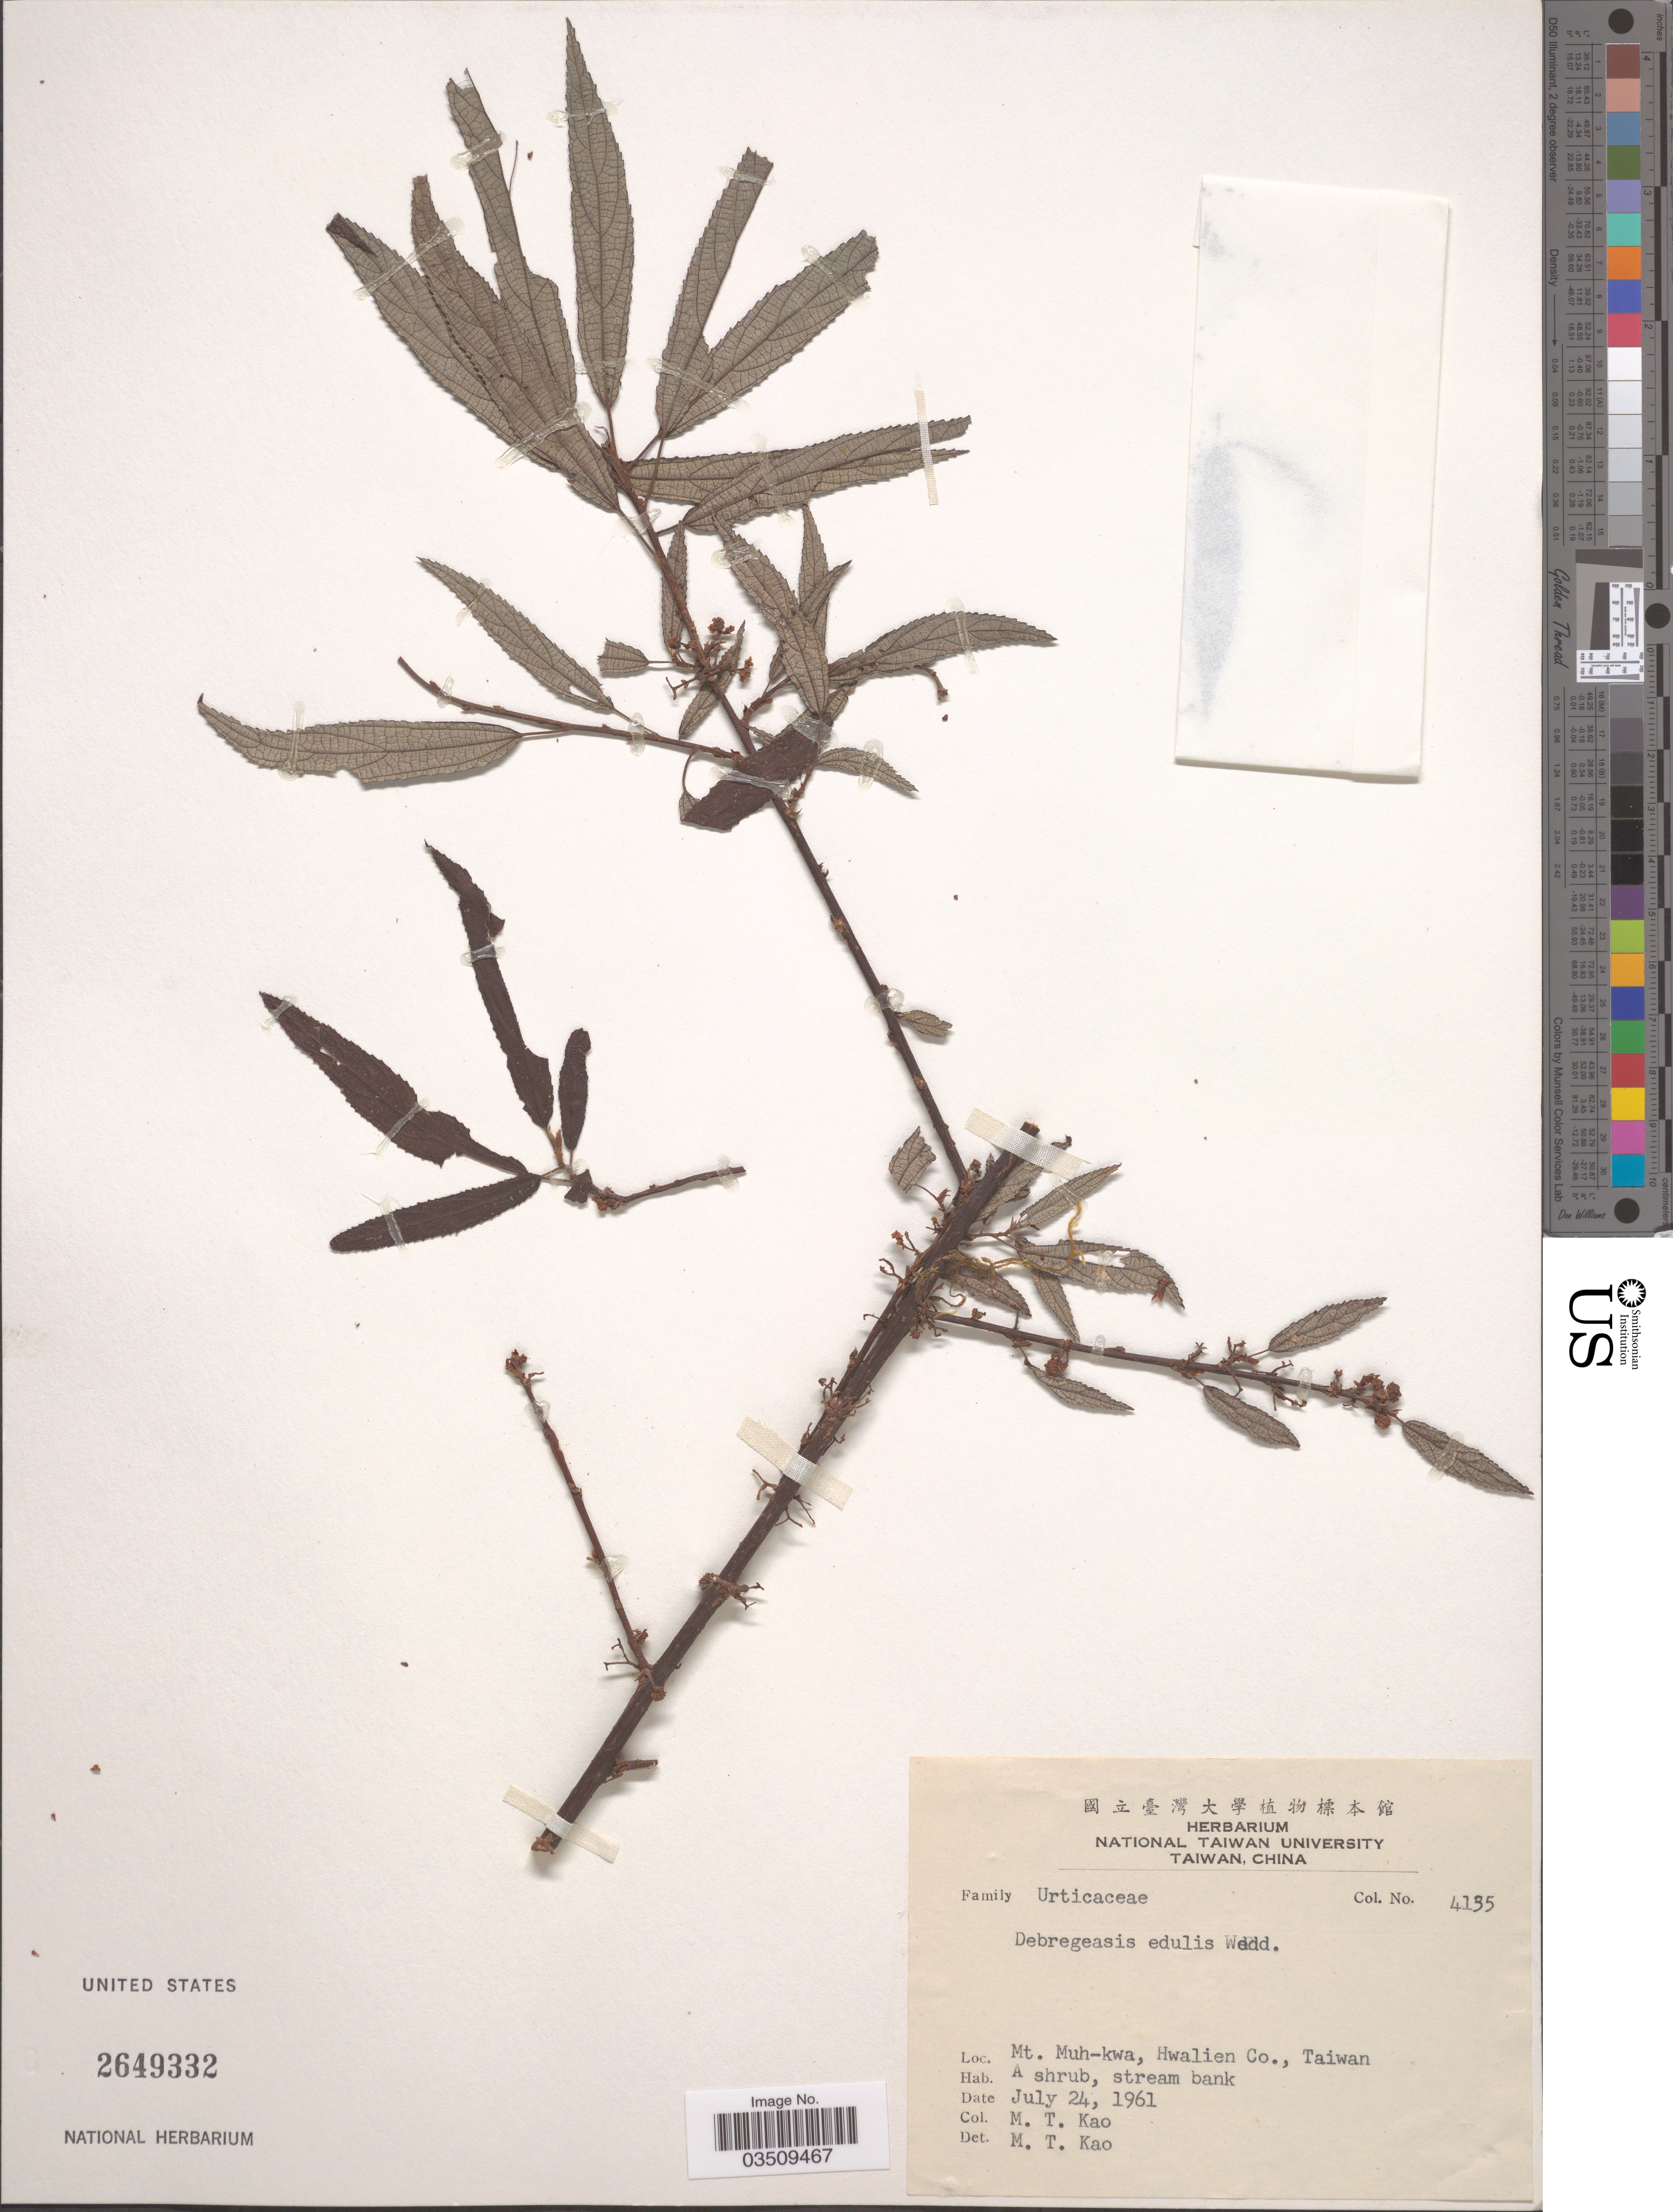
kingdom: Plantae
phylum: Tracheophyta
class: Magnoliopsida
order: Rosales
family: Urticaceae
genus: Debregeasia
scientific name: Debregeasia edulis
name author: (Siebold & Zucc.) Wedd.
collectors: M. T. Kao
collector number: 4135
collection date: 1961-07-24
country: Taiwan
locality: Mt. Muh-kwa, Hwalien Co.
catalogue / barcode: US 2649332